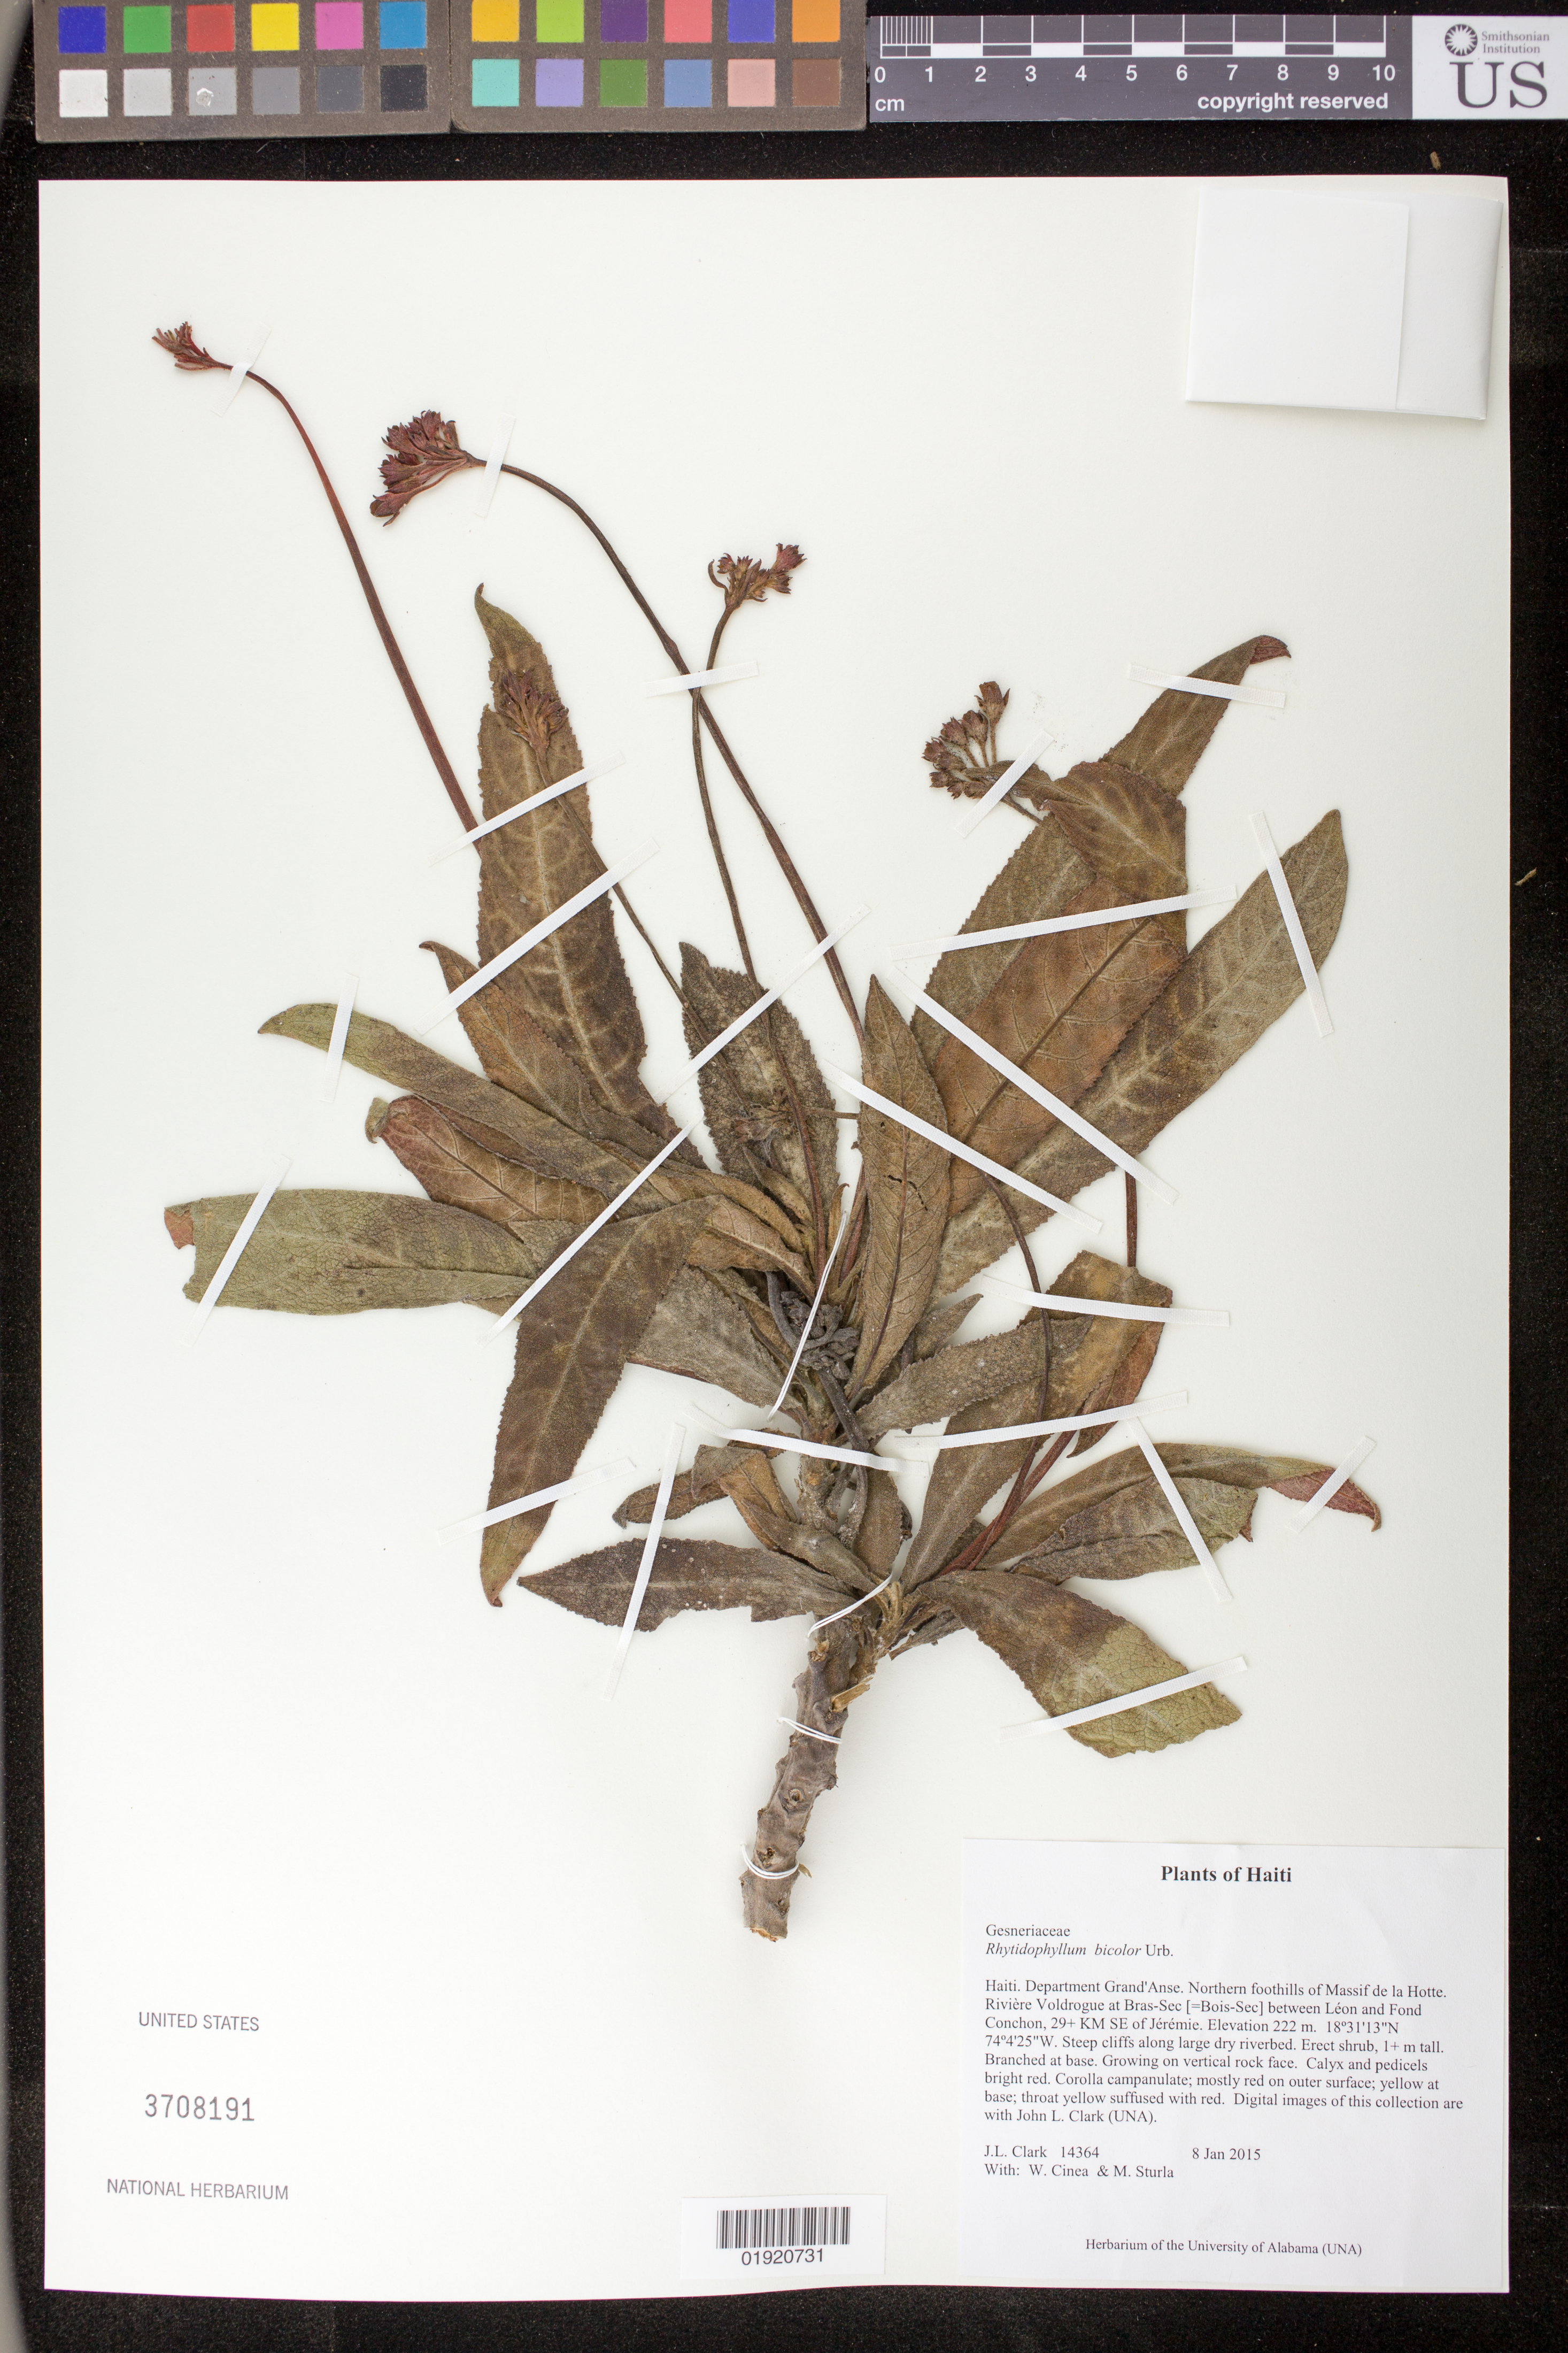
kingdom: Plantae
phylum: Tracheophyta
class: Magnoliopsida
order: Lamiales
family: Gesneriaceae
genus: Gesneria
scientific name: Gesneria bicolor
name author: (Urban) Simon Joly & J.L. Clark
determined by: Skog, Laurence E.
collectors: J. L. Clark, W. Cinea & M. Sturla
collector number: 14364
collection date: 2015-01-08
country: Haiti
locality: Haiti. Department Grand'Anse. Northern foothills of Massif de la Hotte. Riviere Voldrogue at Bras-Sec [=Bois-Sec] between Leon and Fond Conchon, 29+KM SE of Jeremie.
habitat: Steep cliffs along large dry riverbed. Growing on vertical rock face.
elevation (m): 222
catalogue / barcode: US 3708191